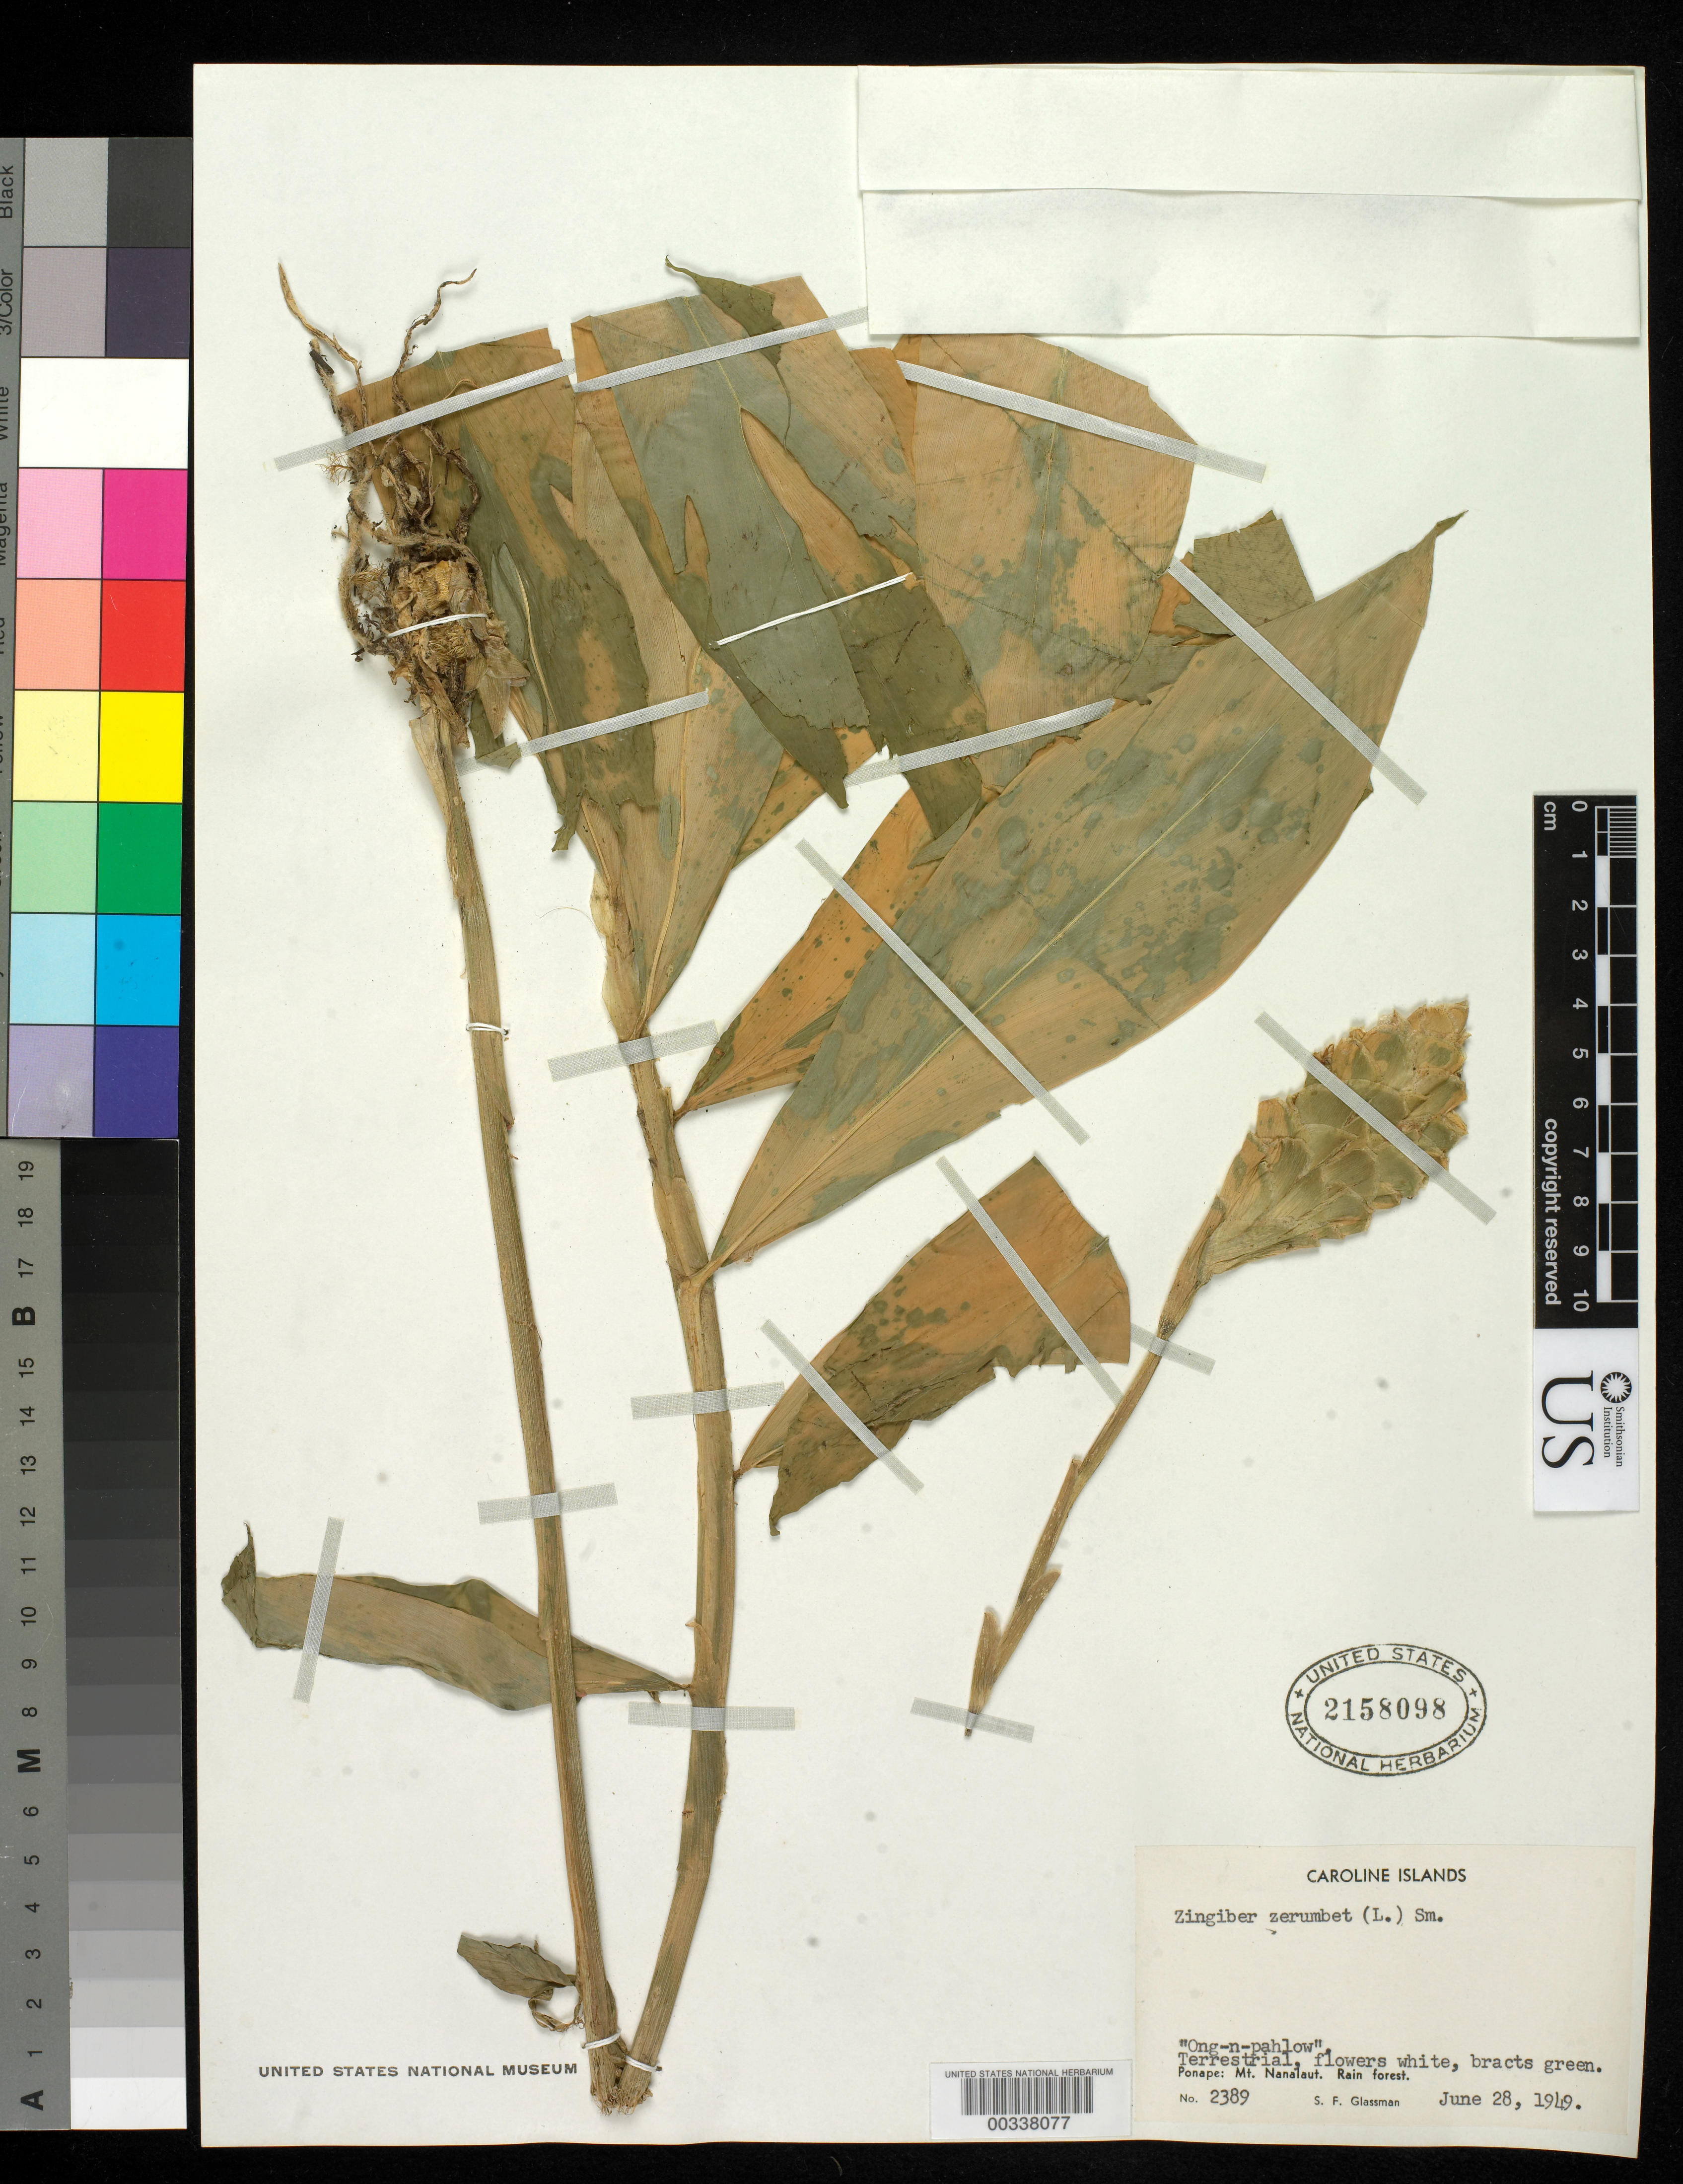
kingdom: Plantae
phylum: Tracheophyta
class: Liliopsida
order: Zingiberales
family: Zingiberaceae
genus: Zingiber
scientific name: Zingiber zerumbet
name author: (L.) Sm.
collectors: S. F. Glassman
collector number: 2389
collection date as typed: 28 Jun 1949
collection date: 1949-06-28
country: Micronesia, Federated States of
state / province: Pohnpei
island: Pohnpei [Ponape]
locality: Caroline Islands, Ponape: Mt. Nanalaut.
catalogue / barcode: US 2158098